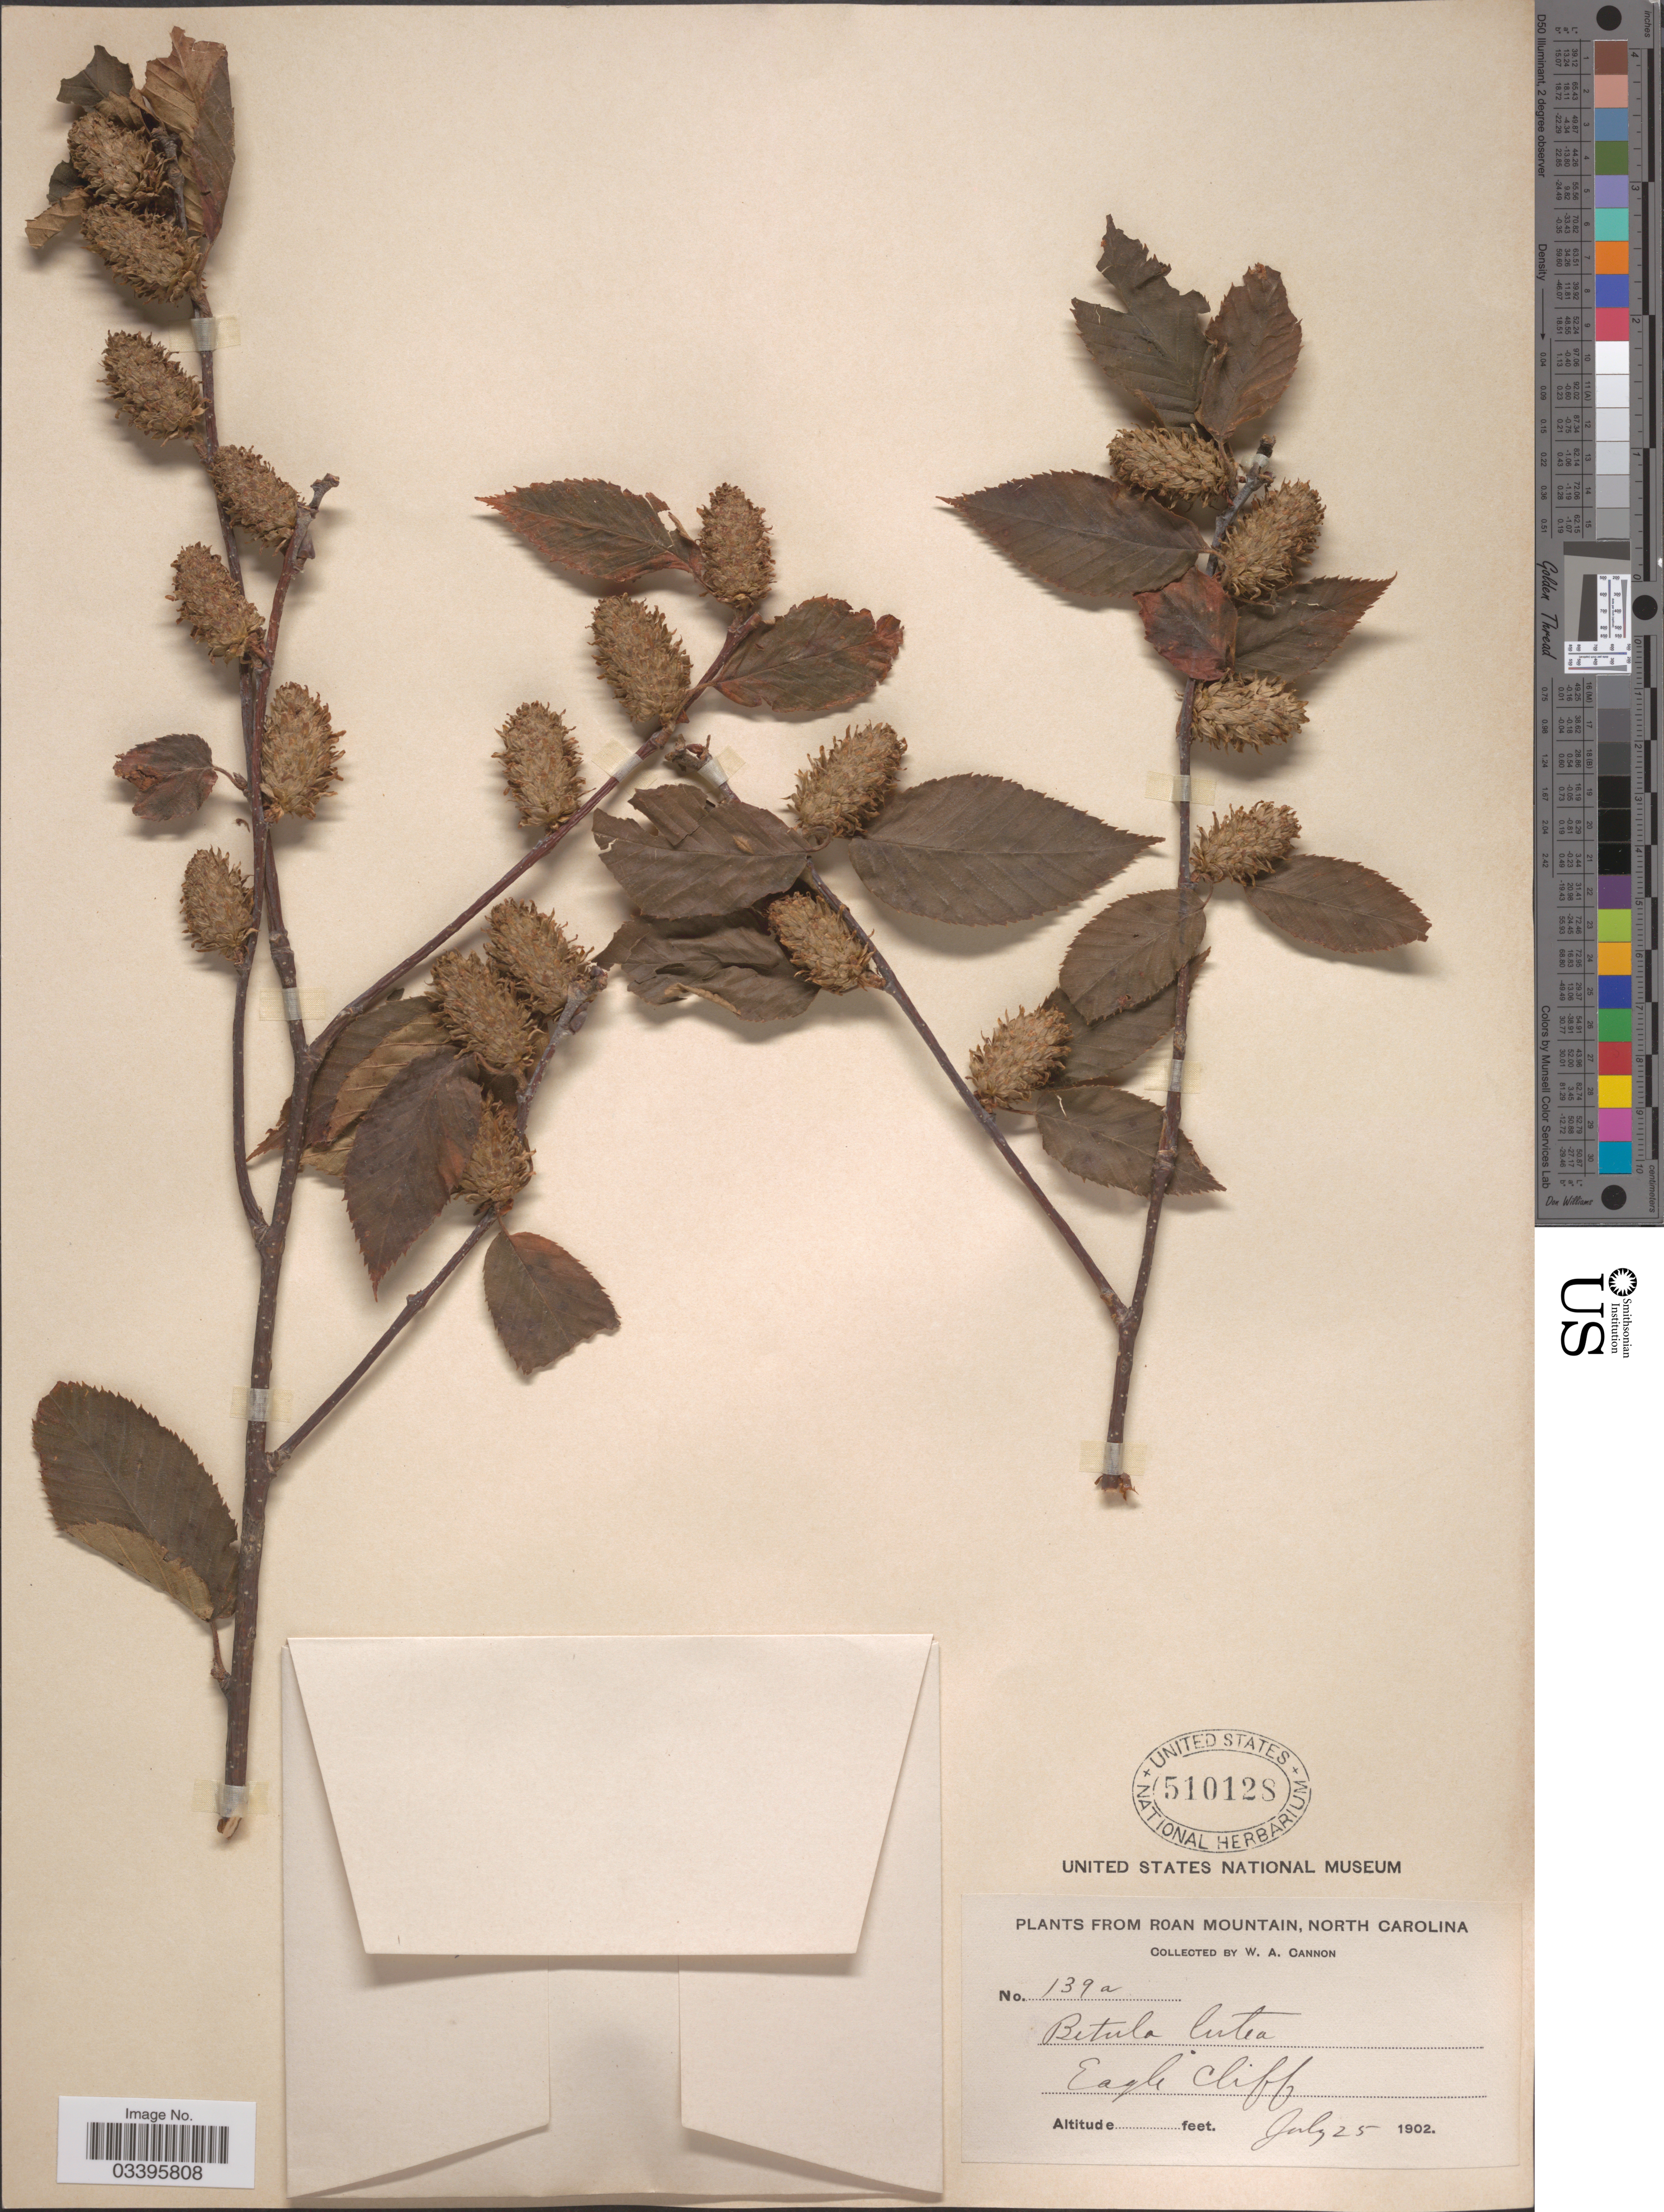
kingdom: Plantae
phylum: Tracheophyta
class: Magnoliopsida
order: Fagales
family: Betulaceae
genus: Betula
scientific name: Betula lutea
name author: F. Michx.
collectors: W. Cannon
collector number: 139a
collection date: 1902-07-25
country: United States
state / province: North Carolina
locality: Roan Mountain. Eagle cliff.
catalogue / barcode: US 510128